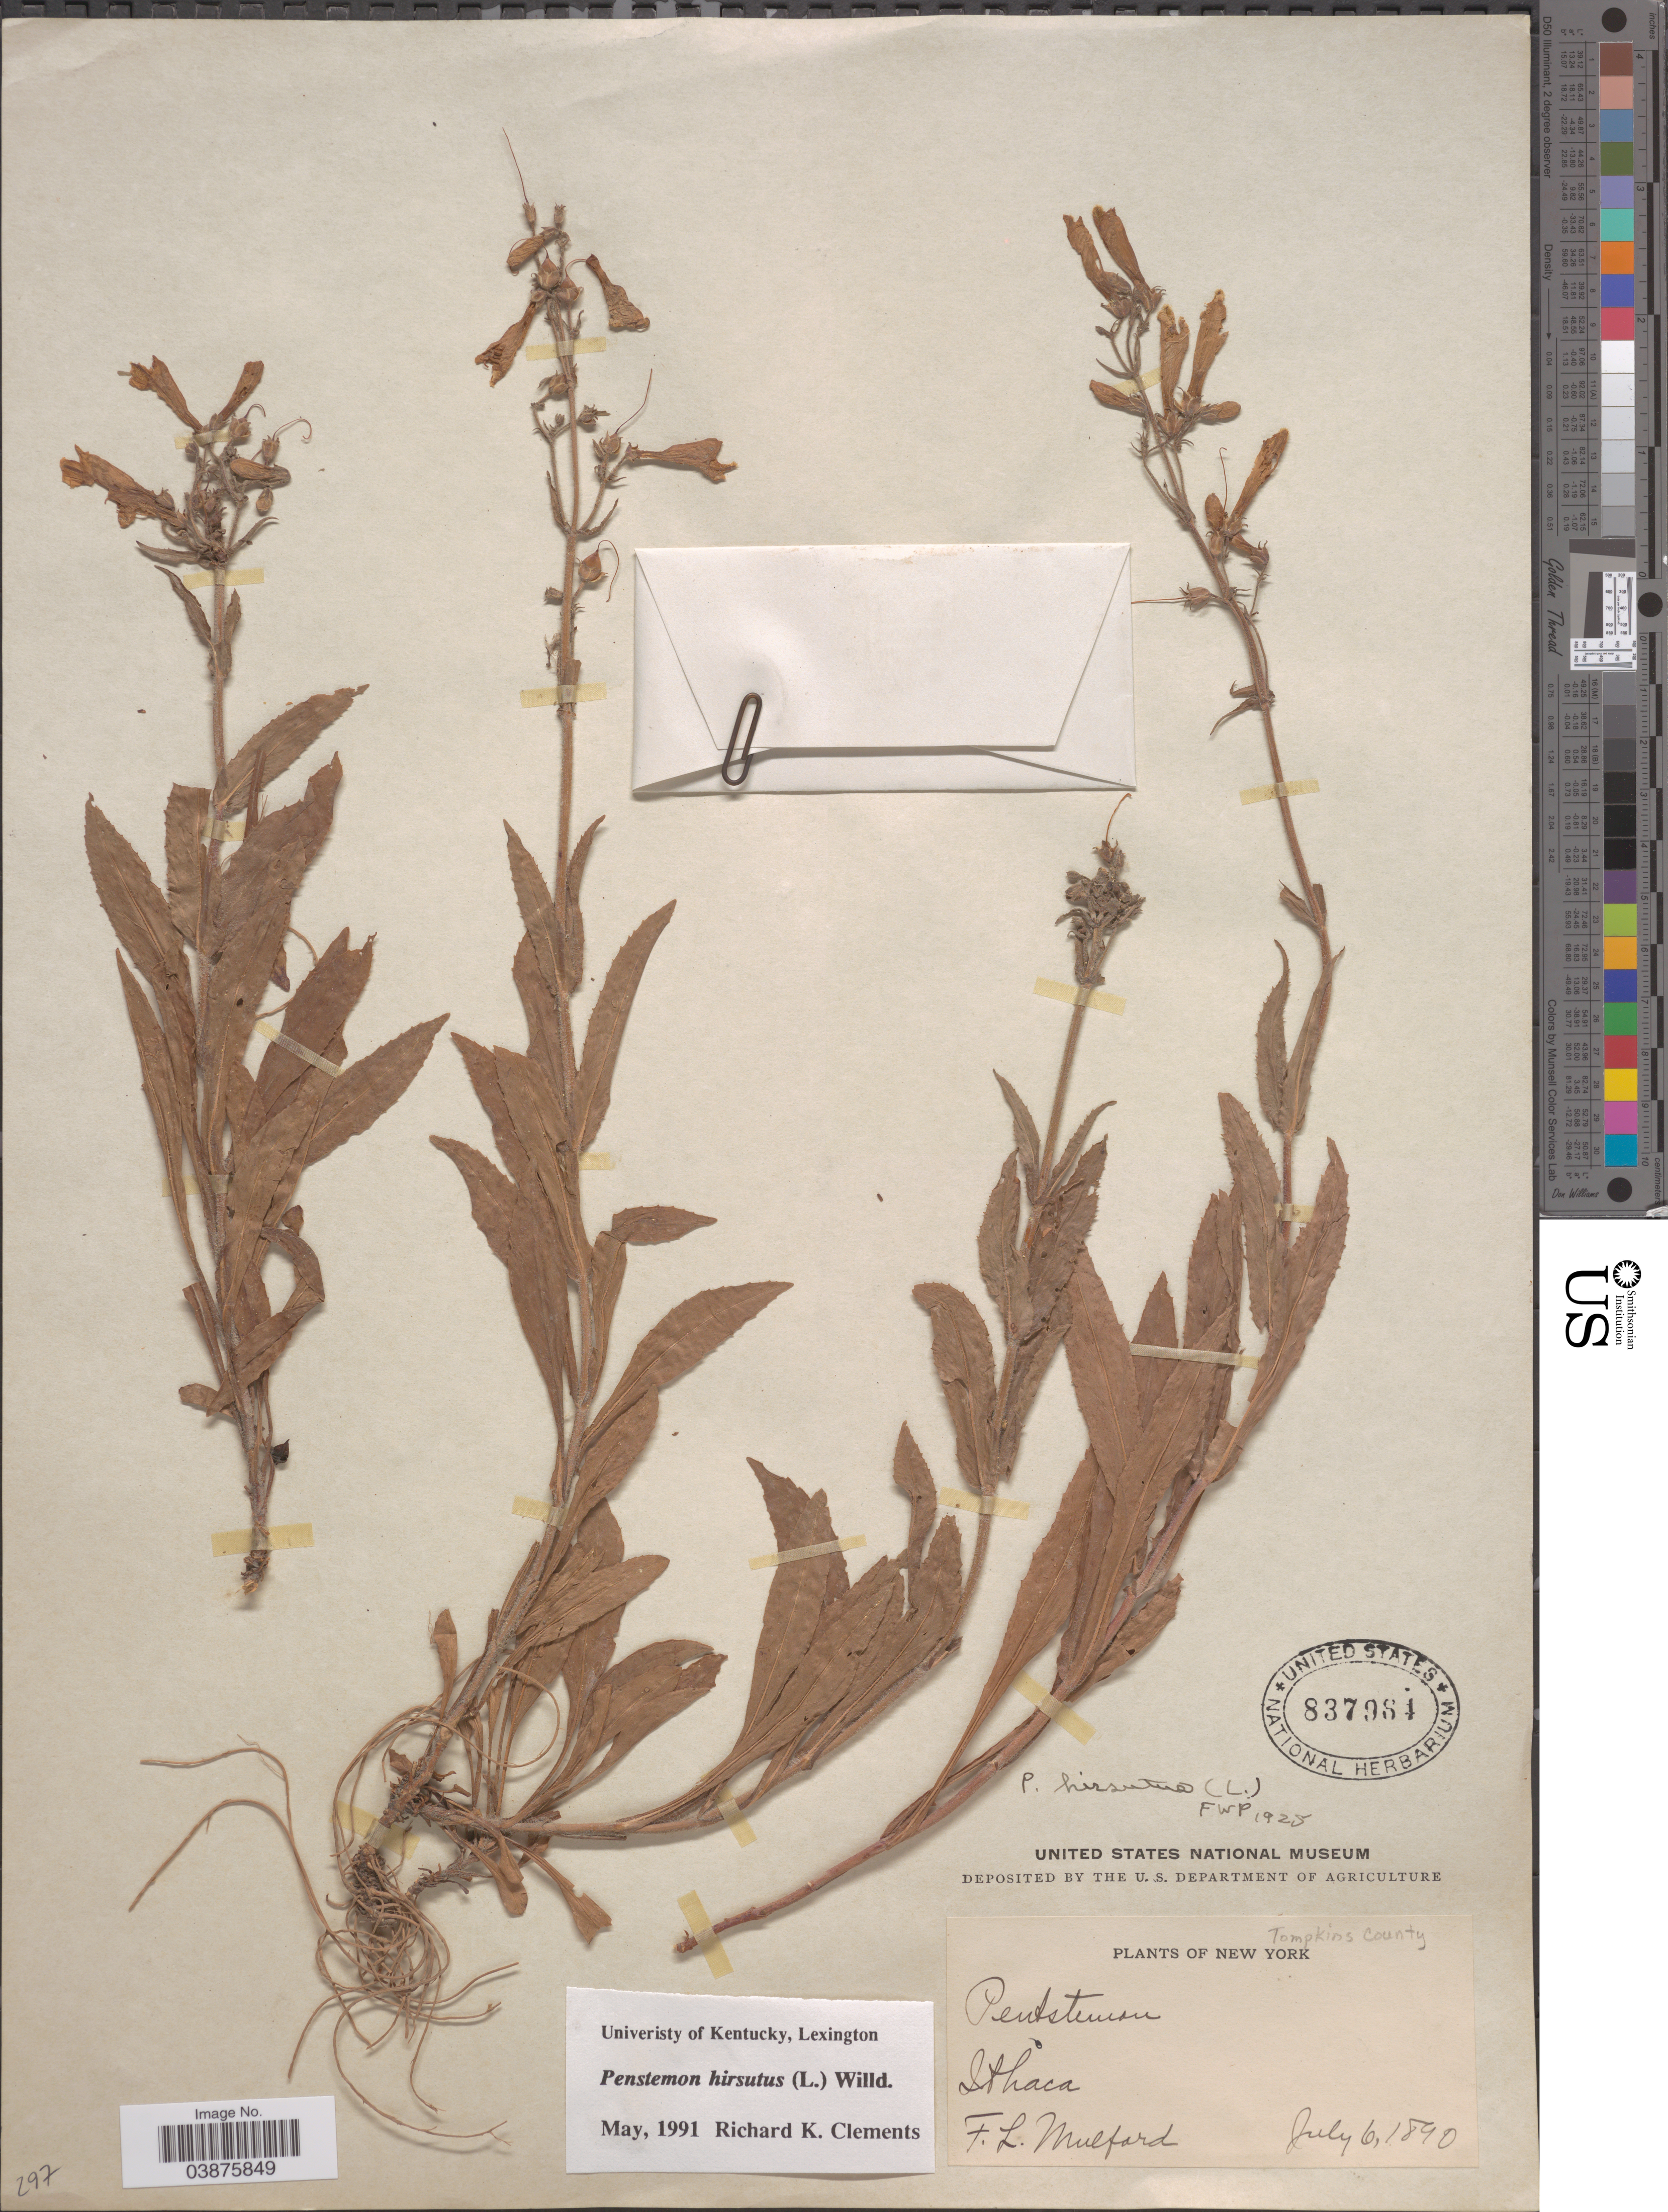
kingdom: Plantae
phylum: Tracheophyta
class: Magnoliopsida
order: Lamiales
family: Plantaginaceae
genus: Penstemon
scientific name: Penstemon hirsutus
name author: (L.) Willd.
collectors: F. Mulford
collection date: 1890-07-06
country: United States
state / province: New York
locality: Tompkins County. Ithaca.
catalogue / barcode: US 837964